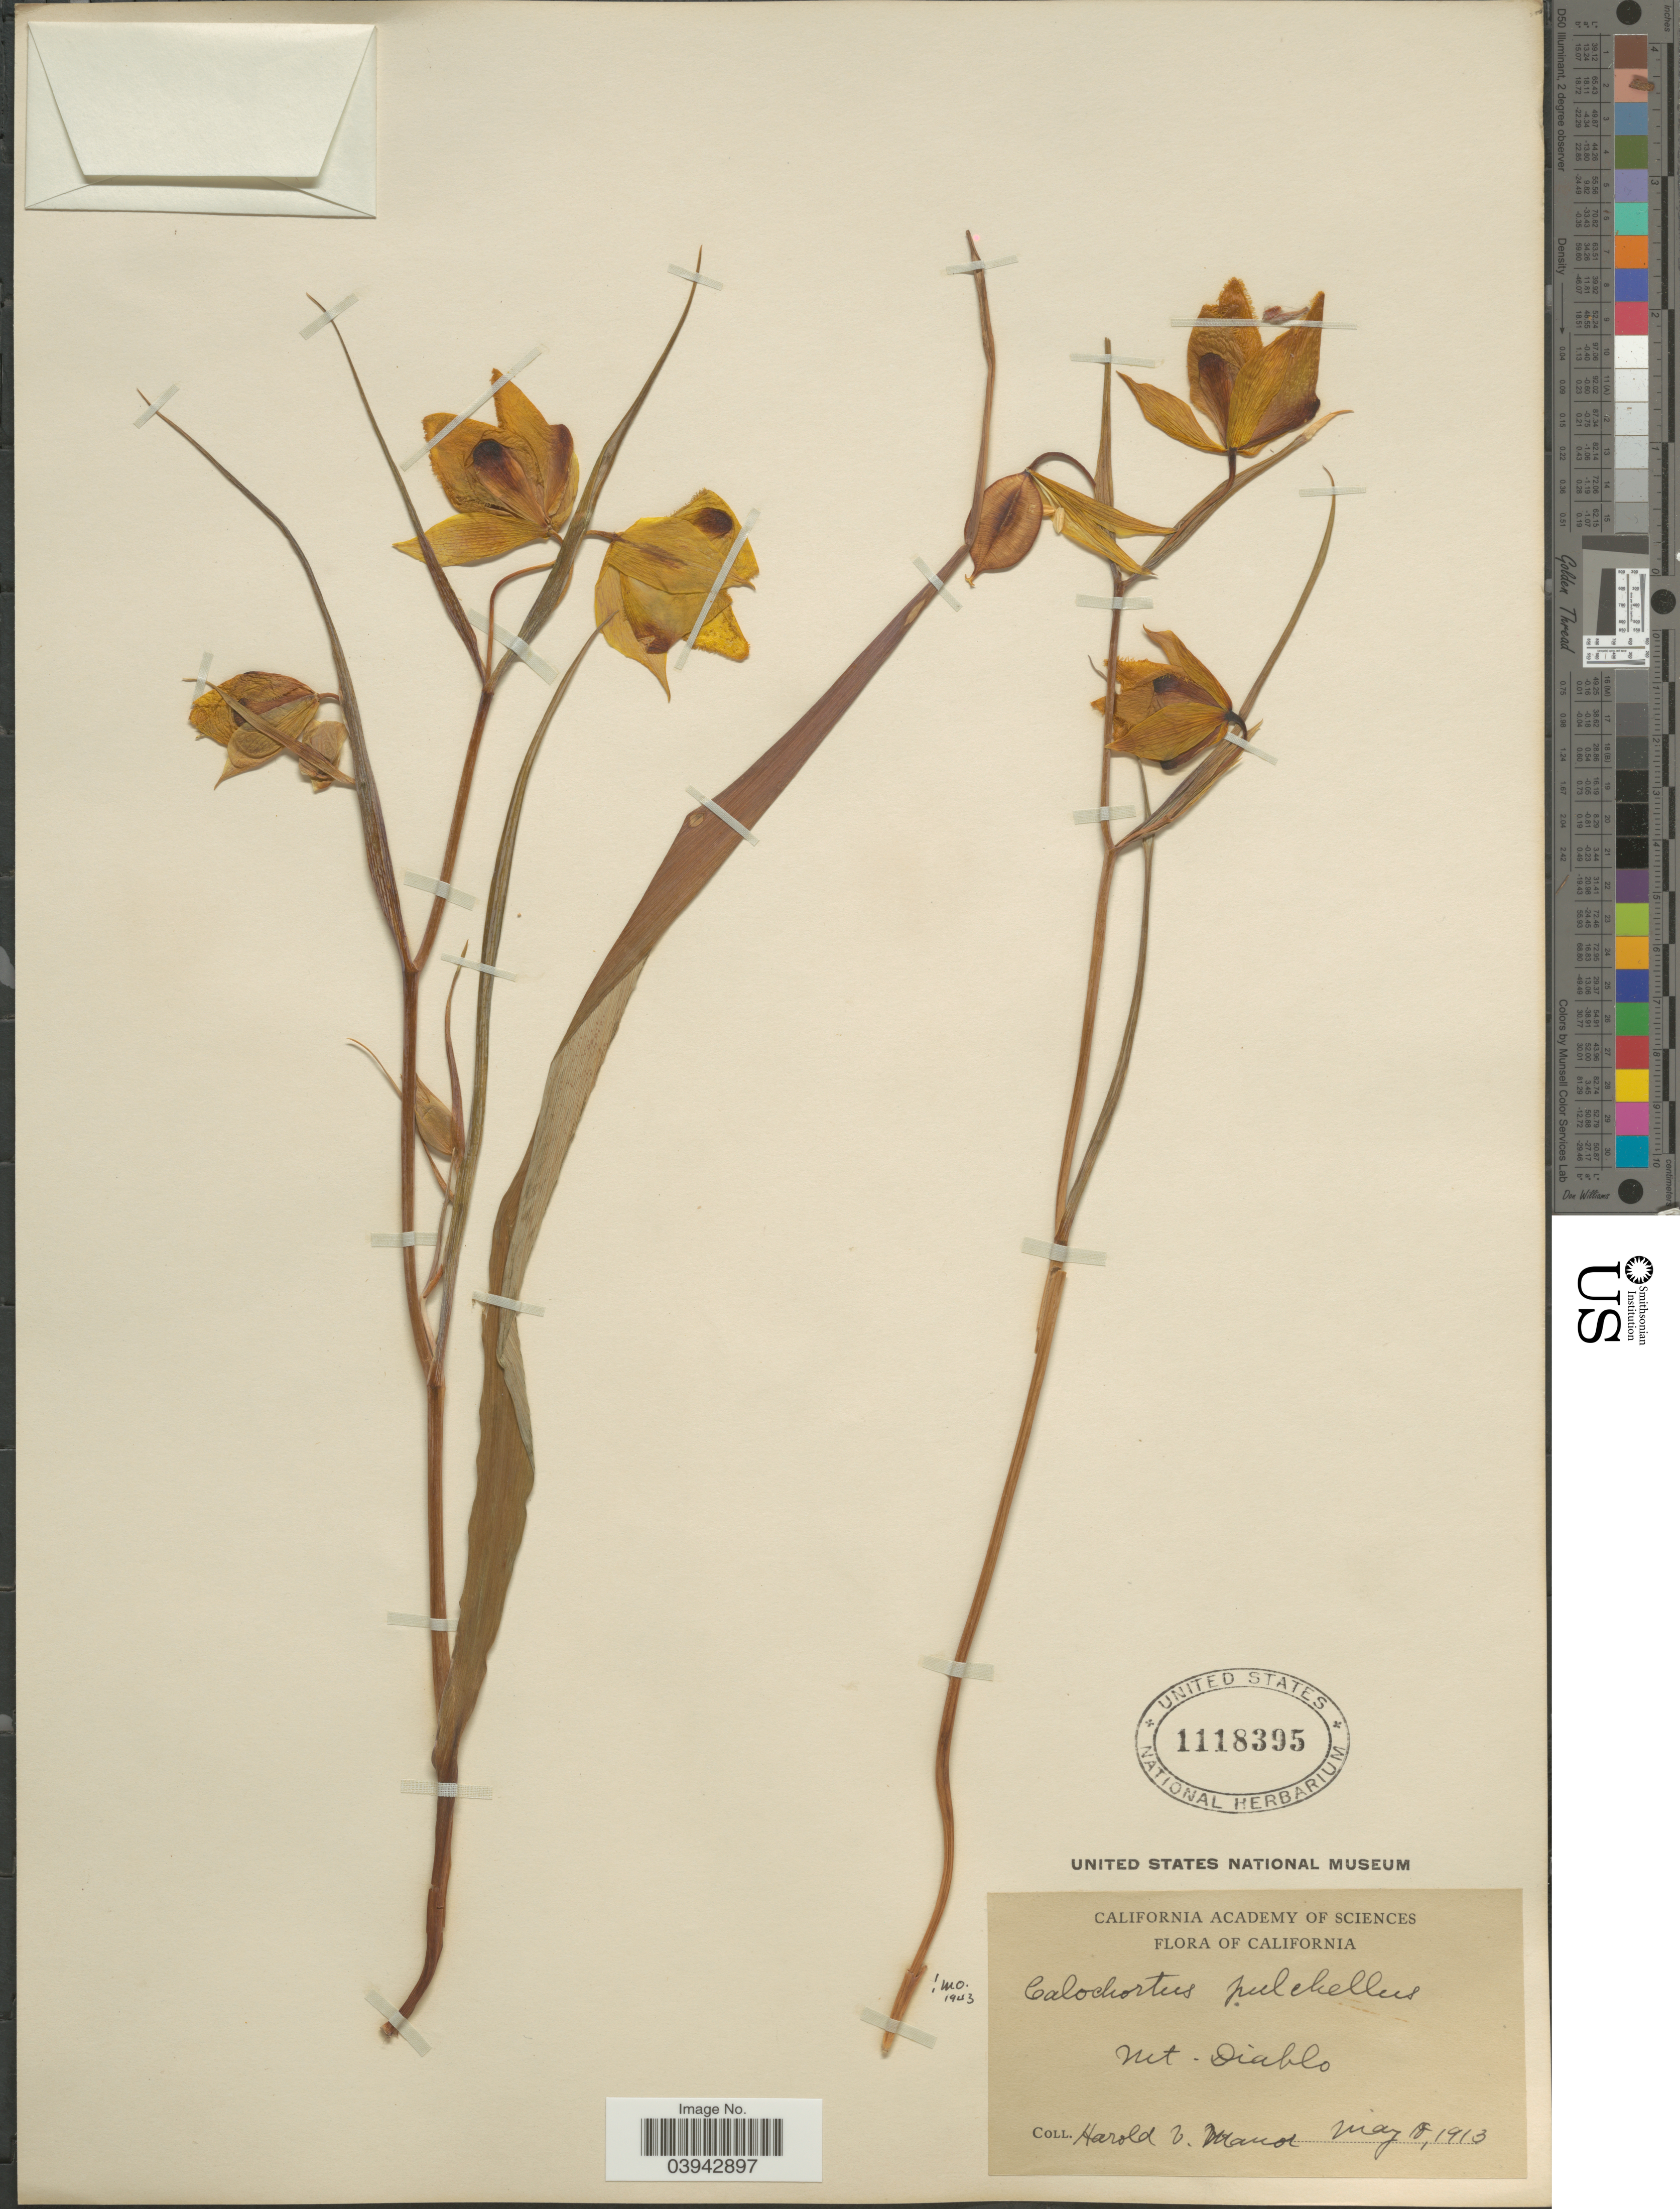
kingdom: Plantae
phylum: Tracheophyta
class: Liliopsida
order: Liliales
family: Liliaceae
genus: Calochortus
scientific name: Calochortus pulchellus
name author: (Benth.) Alph. Wood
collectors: H. Manor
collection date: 1913-05-18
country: United States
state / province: California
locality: Mt. Diablo.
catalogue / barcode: US 1118395